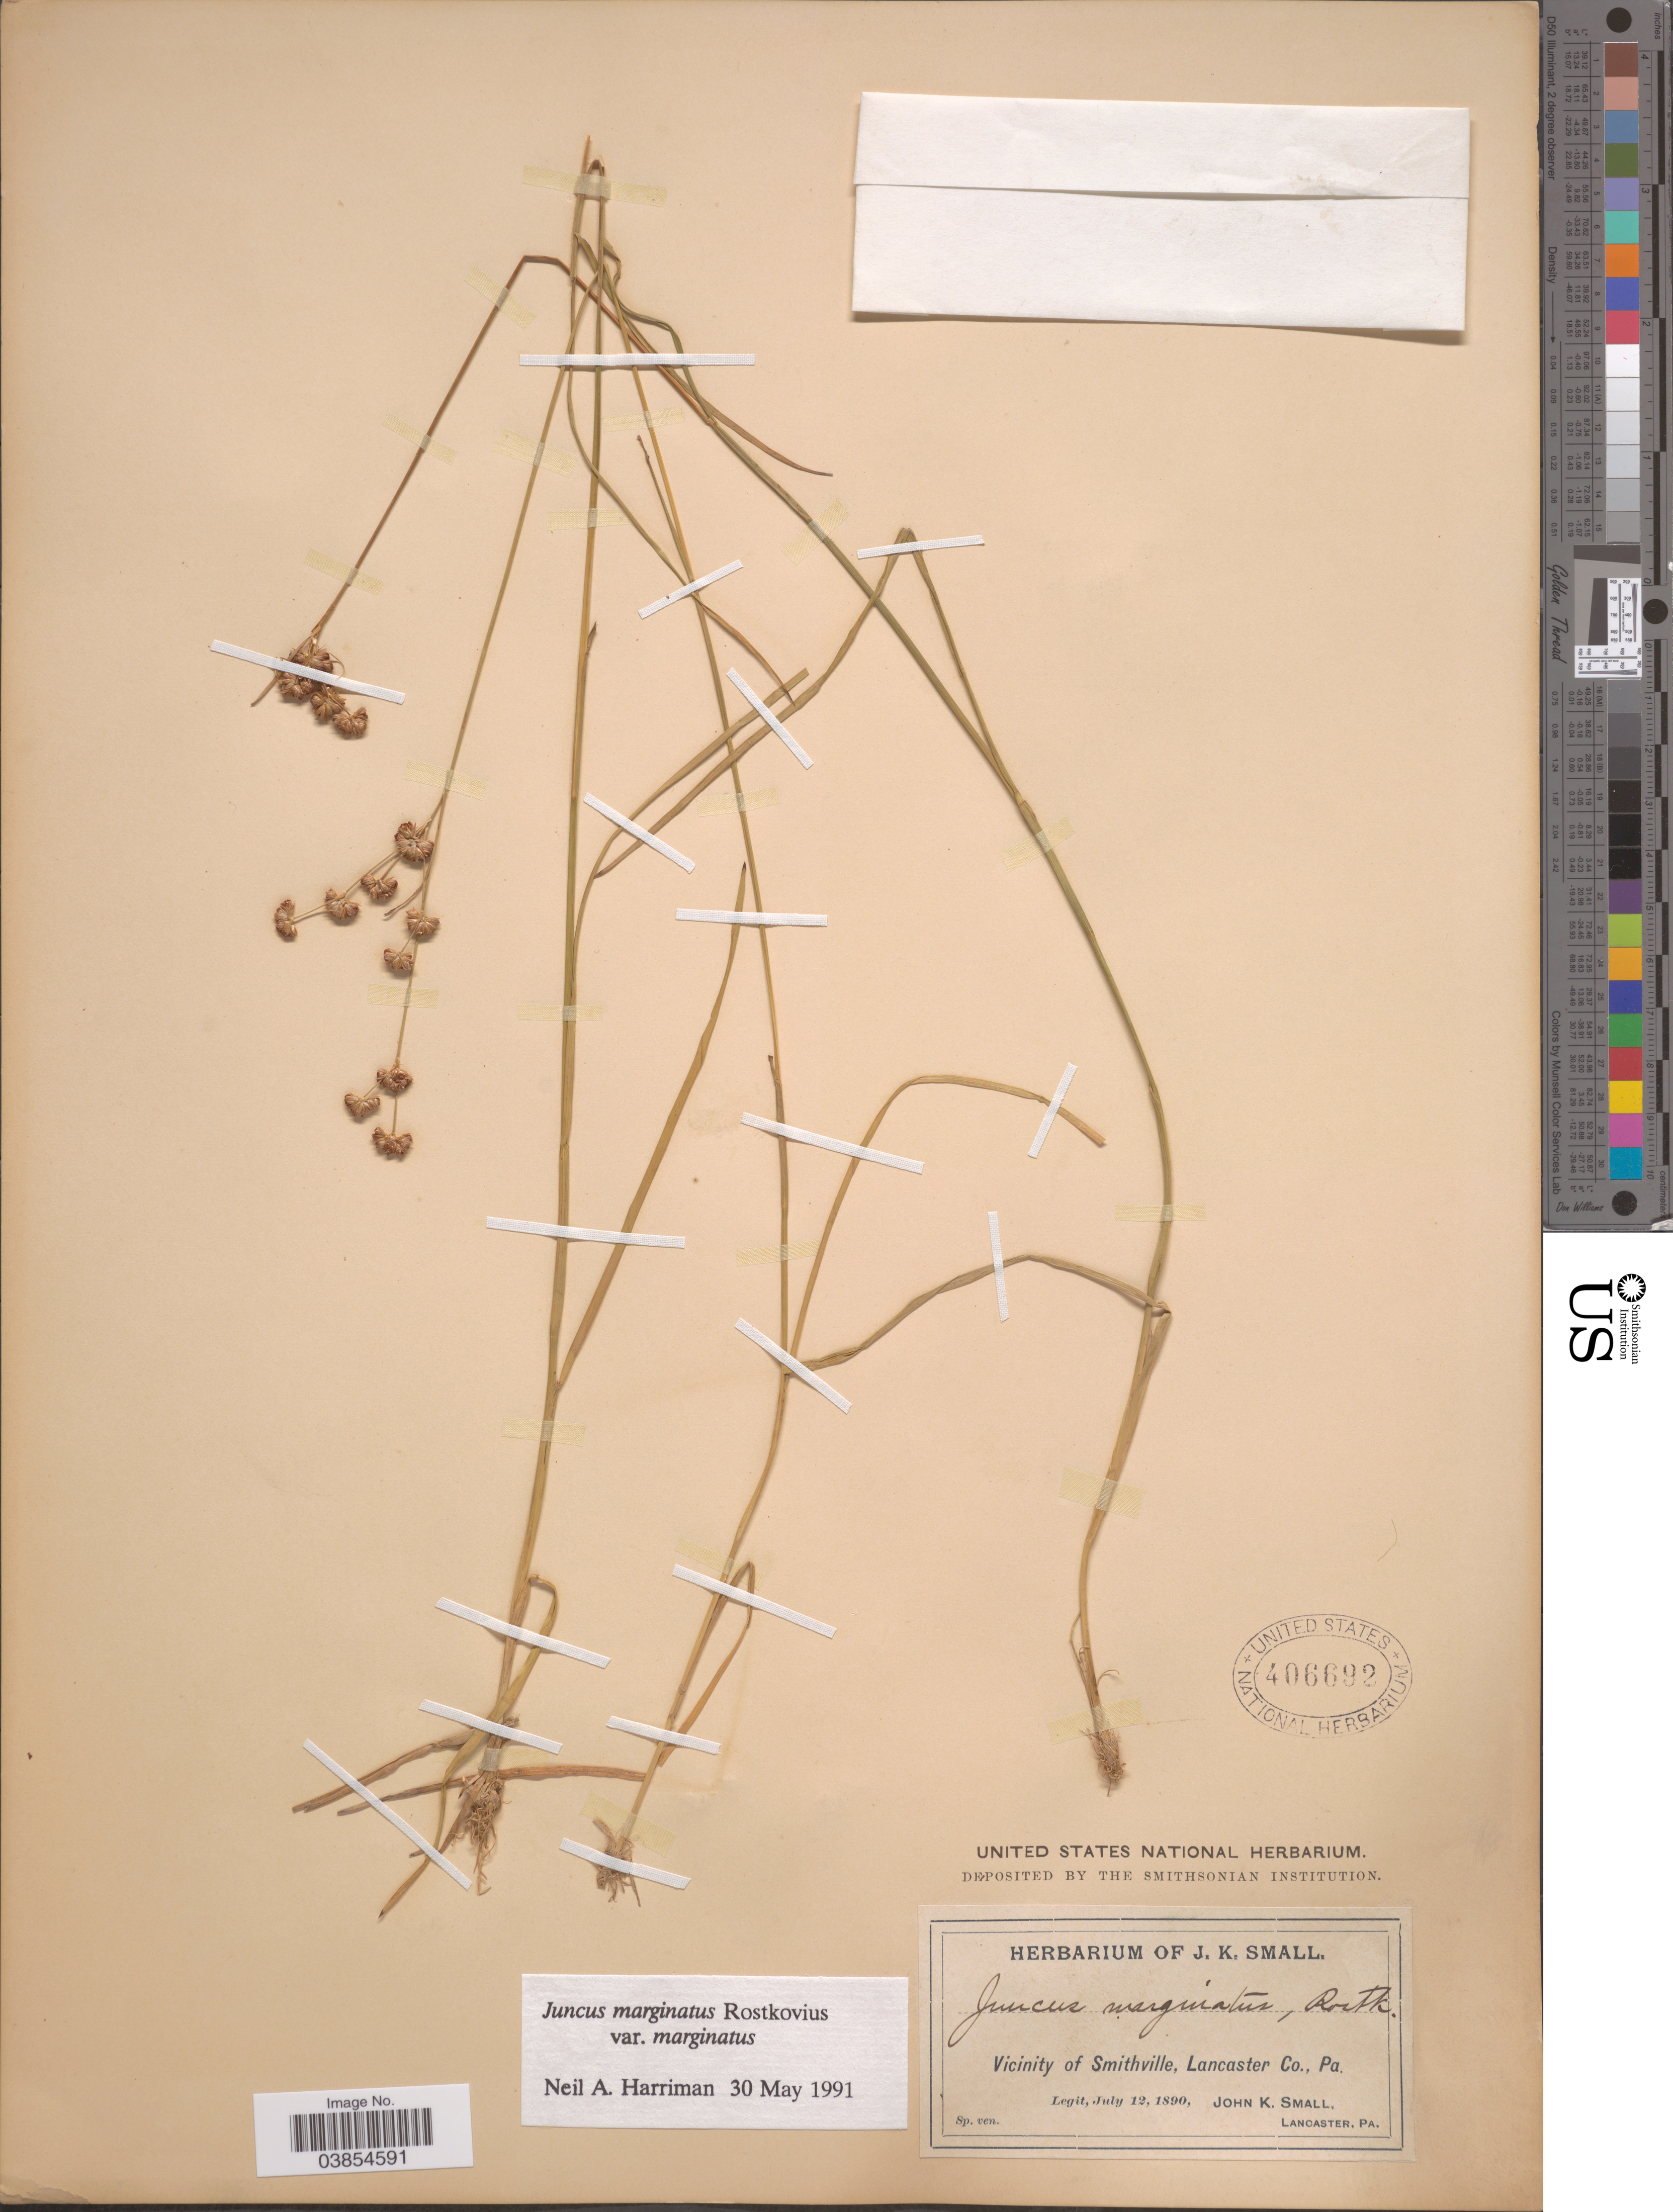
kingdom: Plantae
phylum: Tracheophyta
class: Liliopsida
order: Poales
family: Juncaceae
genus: Juncus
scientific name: Juncus marginatus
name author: Rostk.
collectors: J. K. Small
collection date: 1890-07-12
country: United States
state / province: Pennsylvania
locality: Vicinity of Smithville, Lancaster Co.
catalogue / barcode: US 406692